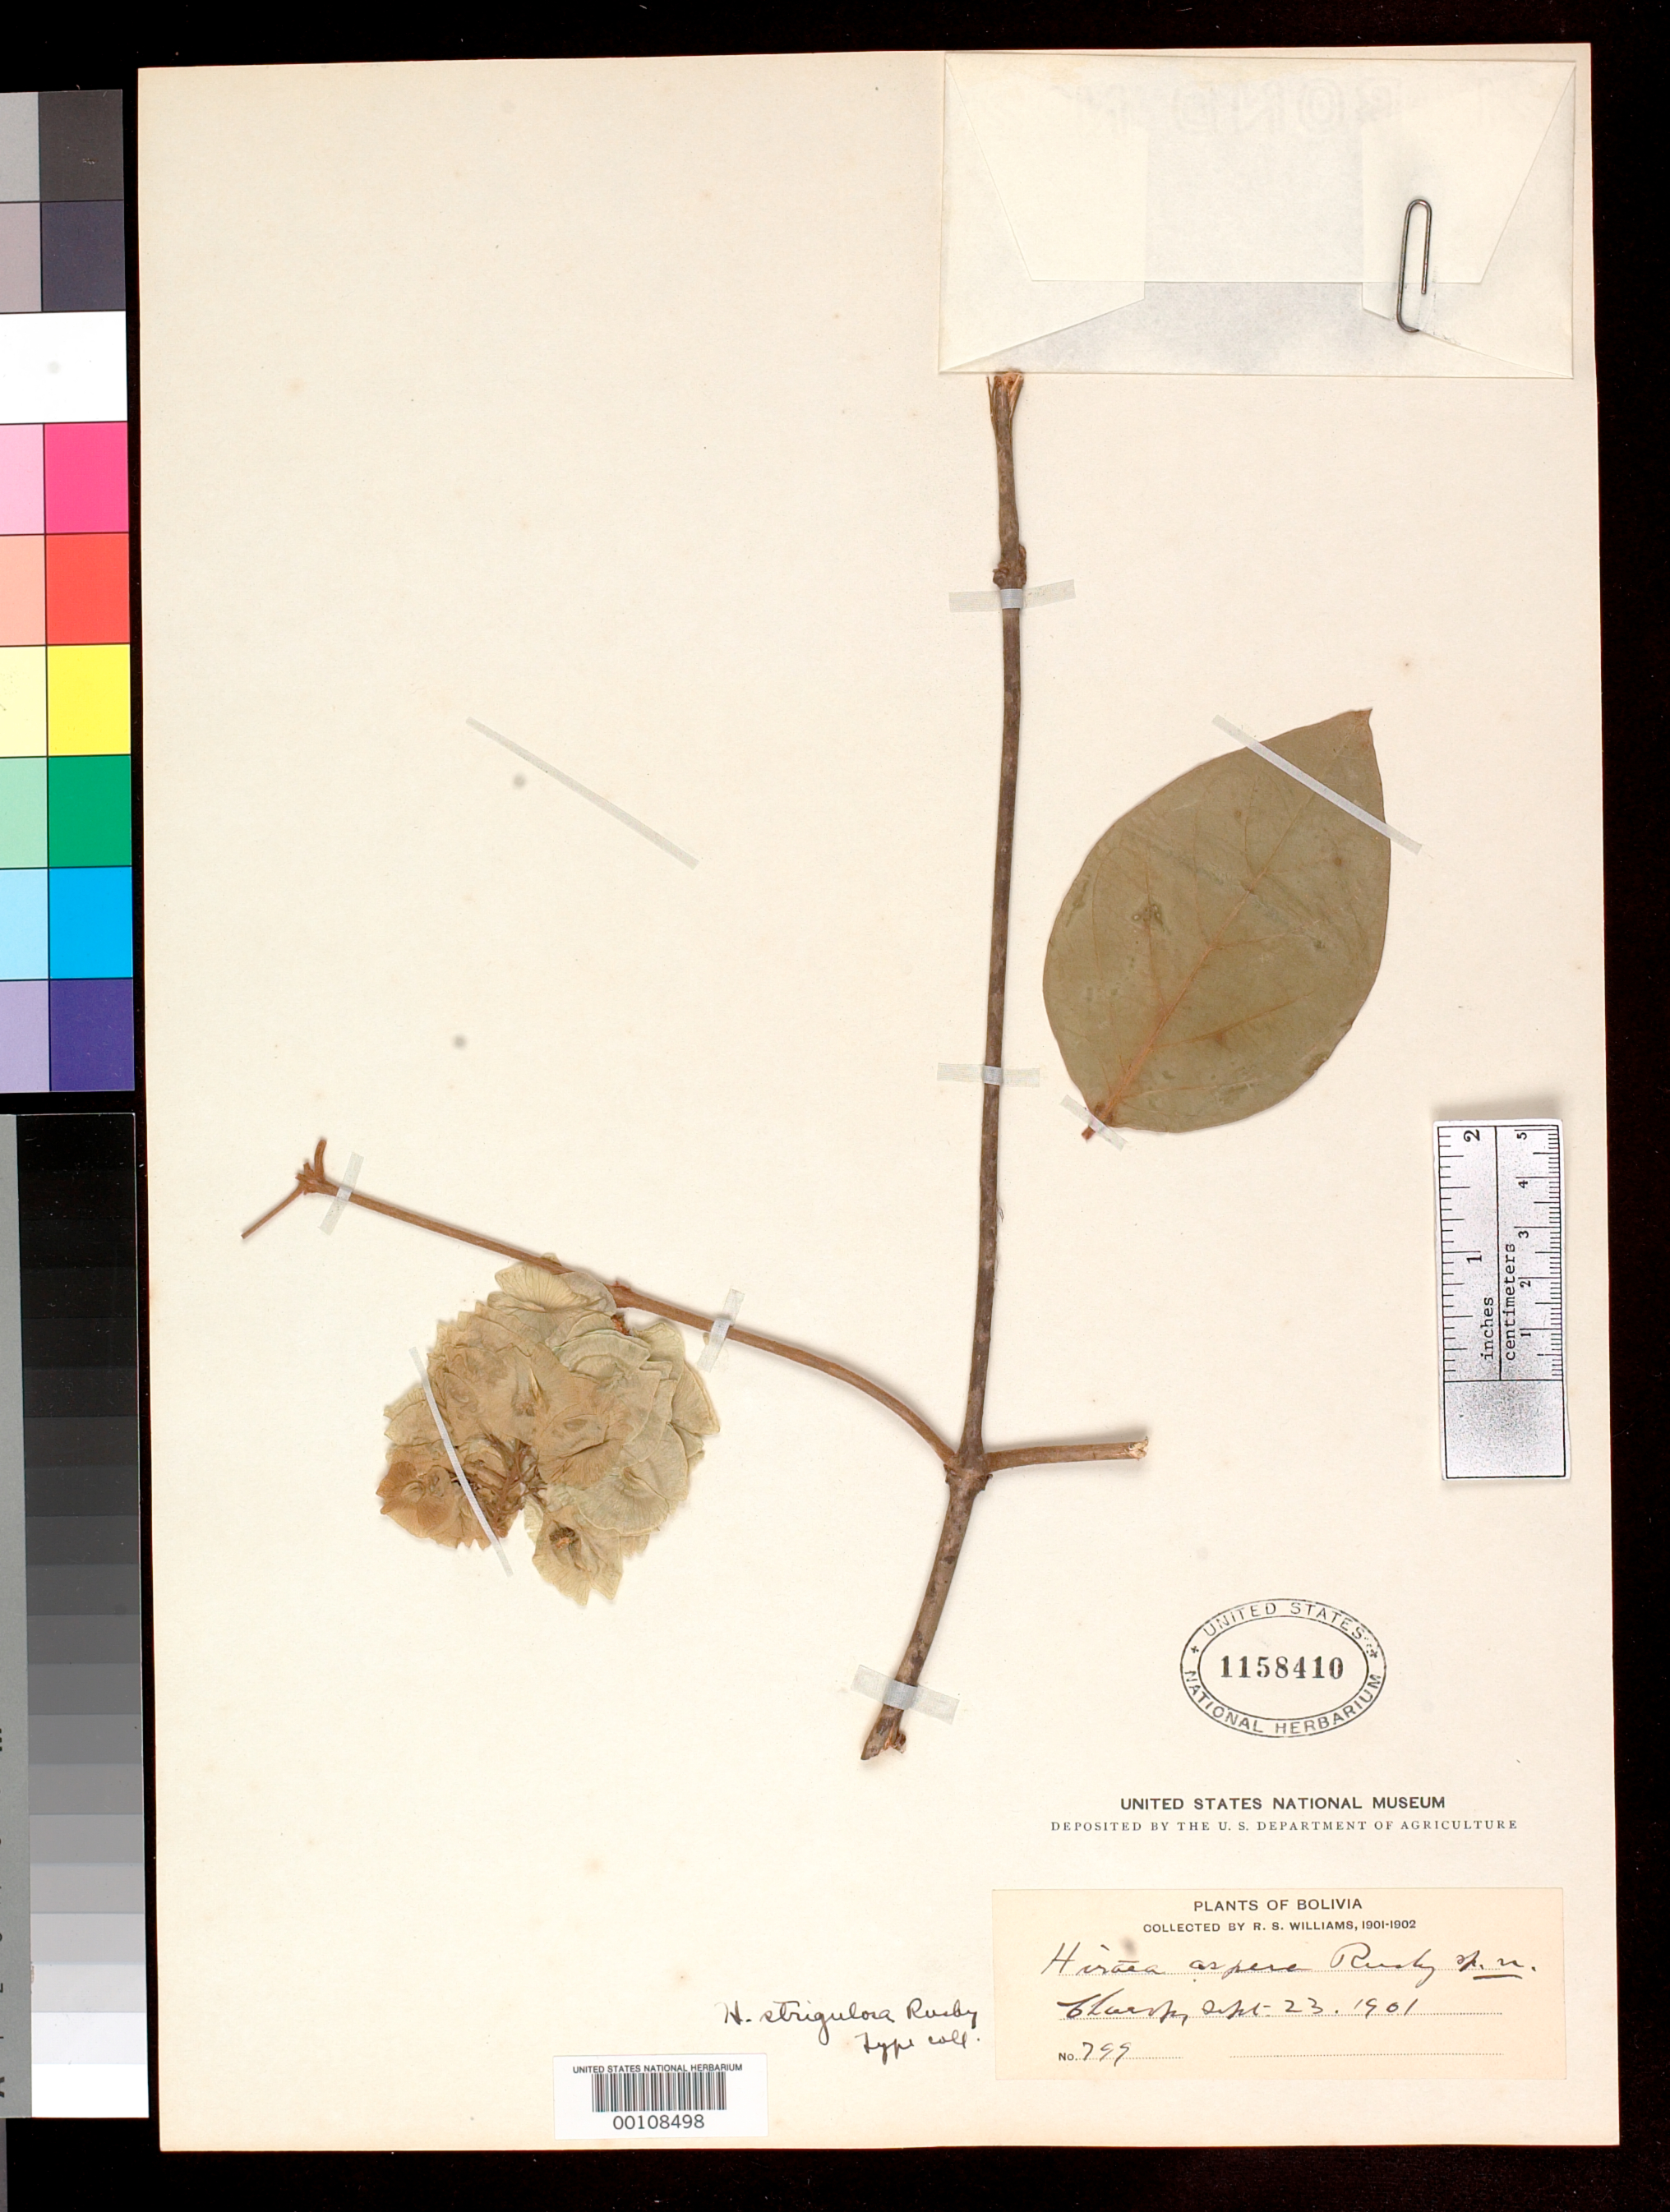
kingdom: Plantae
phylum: Tracheophyta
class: Magnoliopsida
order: Malpighiales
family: Malpighiaceae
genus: Hiraea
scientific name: Hiraea strigulosa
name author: Rusby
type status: Isolectotype; Isosyntype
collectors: R. S. Williams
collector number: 799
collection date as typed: Sep. 23, 1901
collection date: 1901-09-23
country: Bolivia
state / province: La Páz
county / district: Larecaja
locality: Charopampa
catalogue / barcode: US 1158410